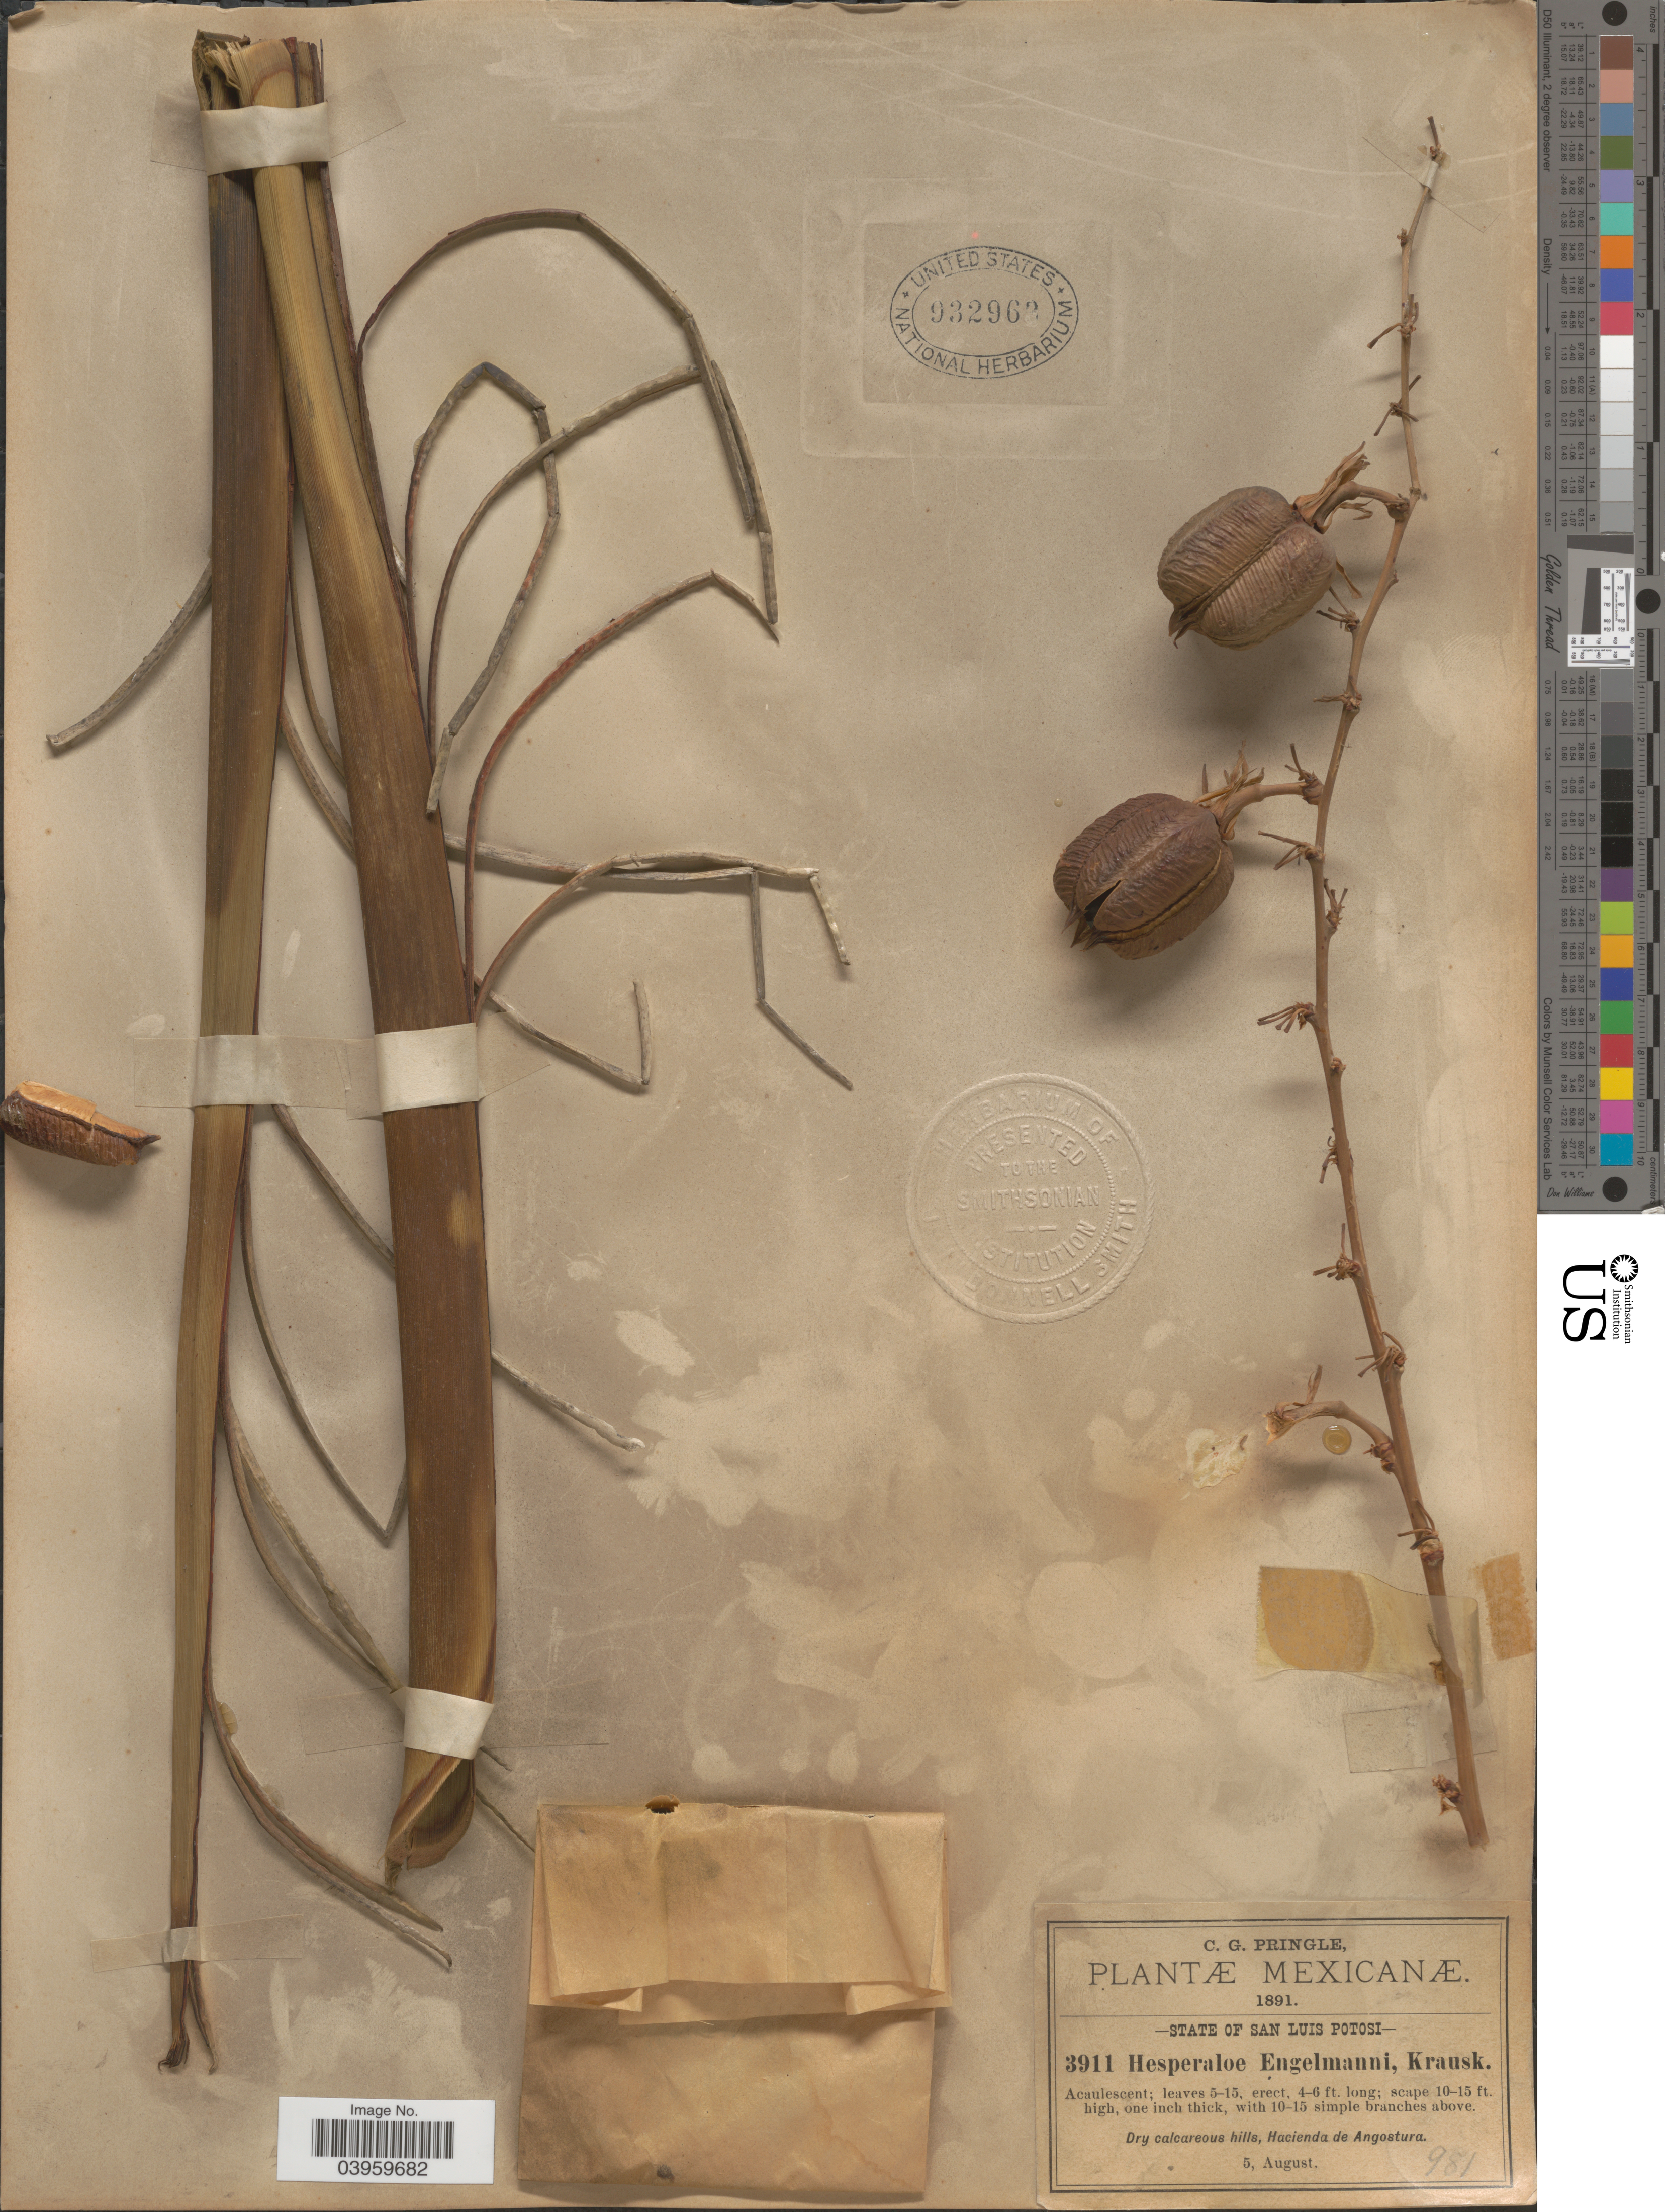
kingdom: Plantae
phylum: Tracheophyta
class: Liliopsida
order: Asparagales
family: Asparagaceae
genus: Hesperaloe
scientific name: Hesperaloe funifera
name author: (K. Koch) Trel.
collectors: C. G. Pringle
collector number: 3911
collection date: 1891-08-05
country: Mexico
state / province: San Luis Potosí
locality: Dry calcareous hills, Hacienda de Angostura.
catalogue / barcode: US 932963